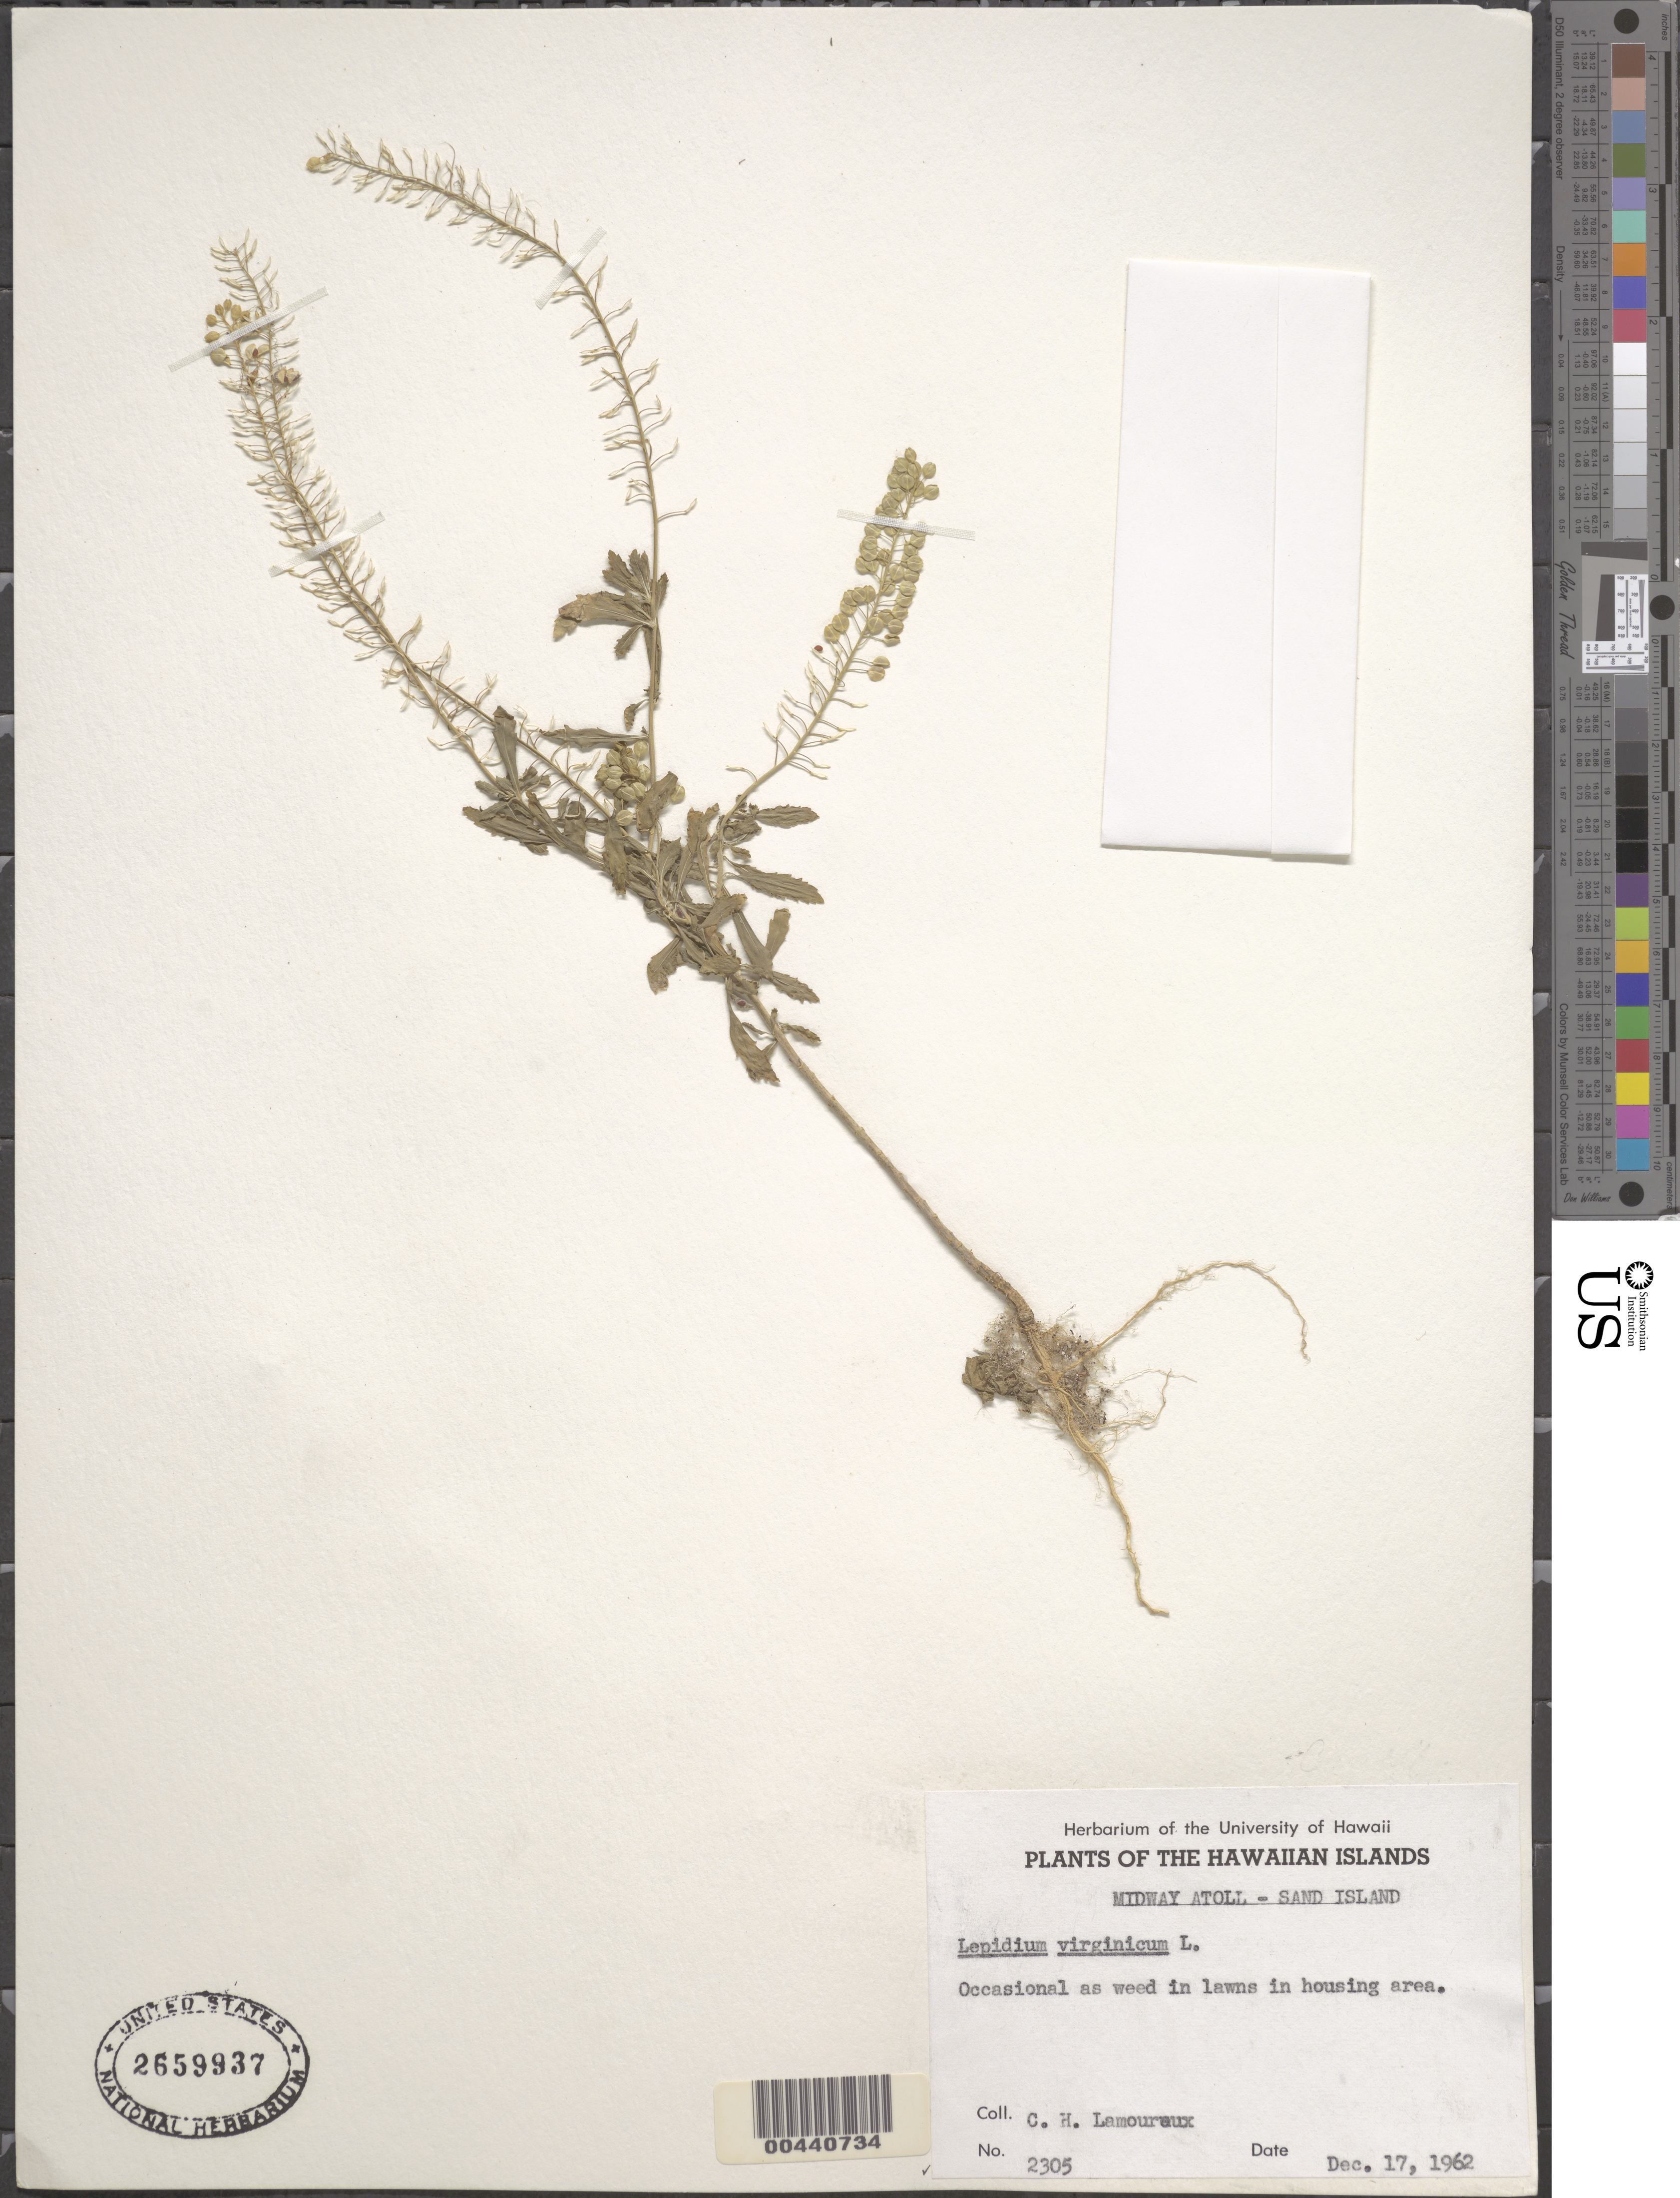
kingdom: Plantae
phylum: Tracheophyta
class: Magnoliopsida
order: Brassicales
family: Brassicaceae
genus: Lepidium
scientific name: Lepidium virginicum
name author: L.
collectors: C. H. Lamoureux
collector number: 2305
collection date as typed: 17 Dec 1962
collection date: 1962-12-17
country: U.S. Administered Pacific Islands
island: Midway Atoll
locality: In housing area, Sand Islet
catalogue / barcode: US 2659937